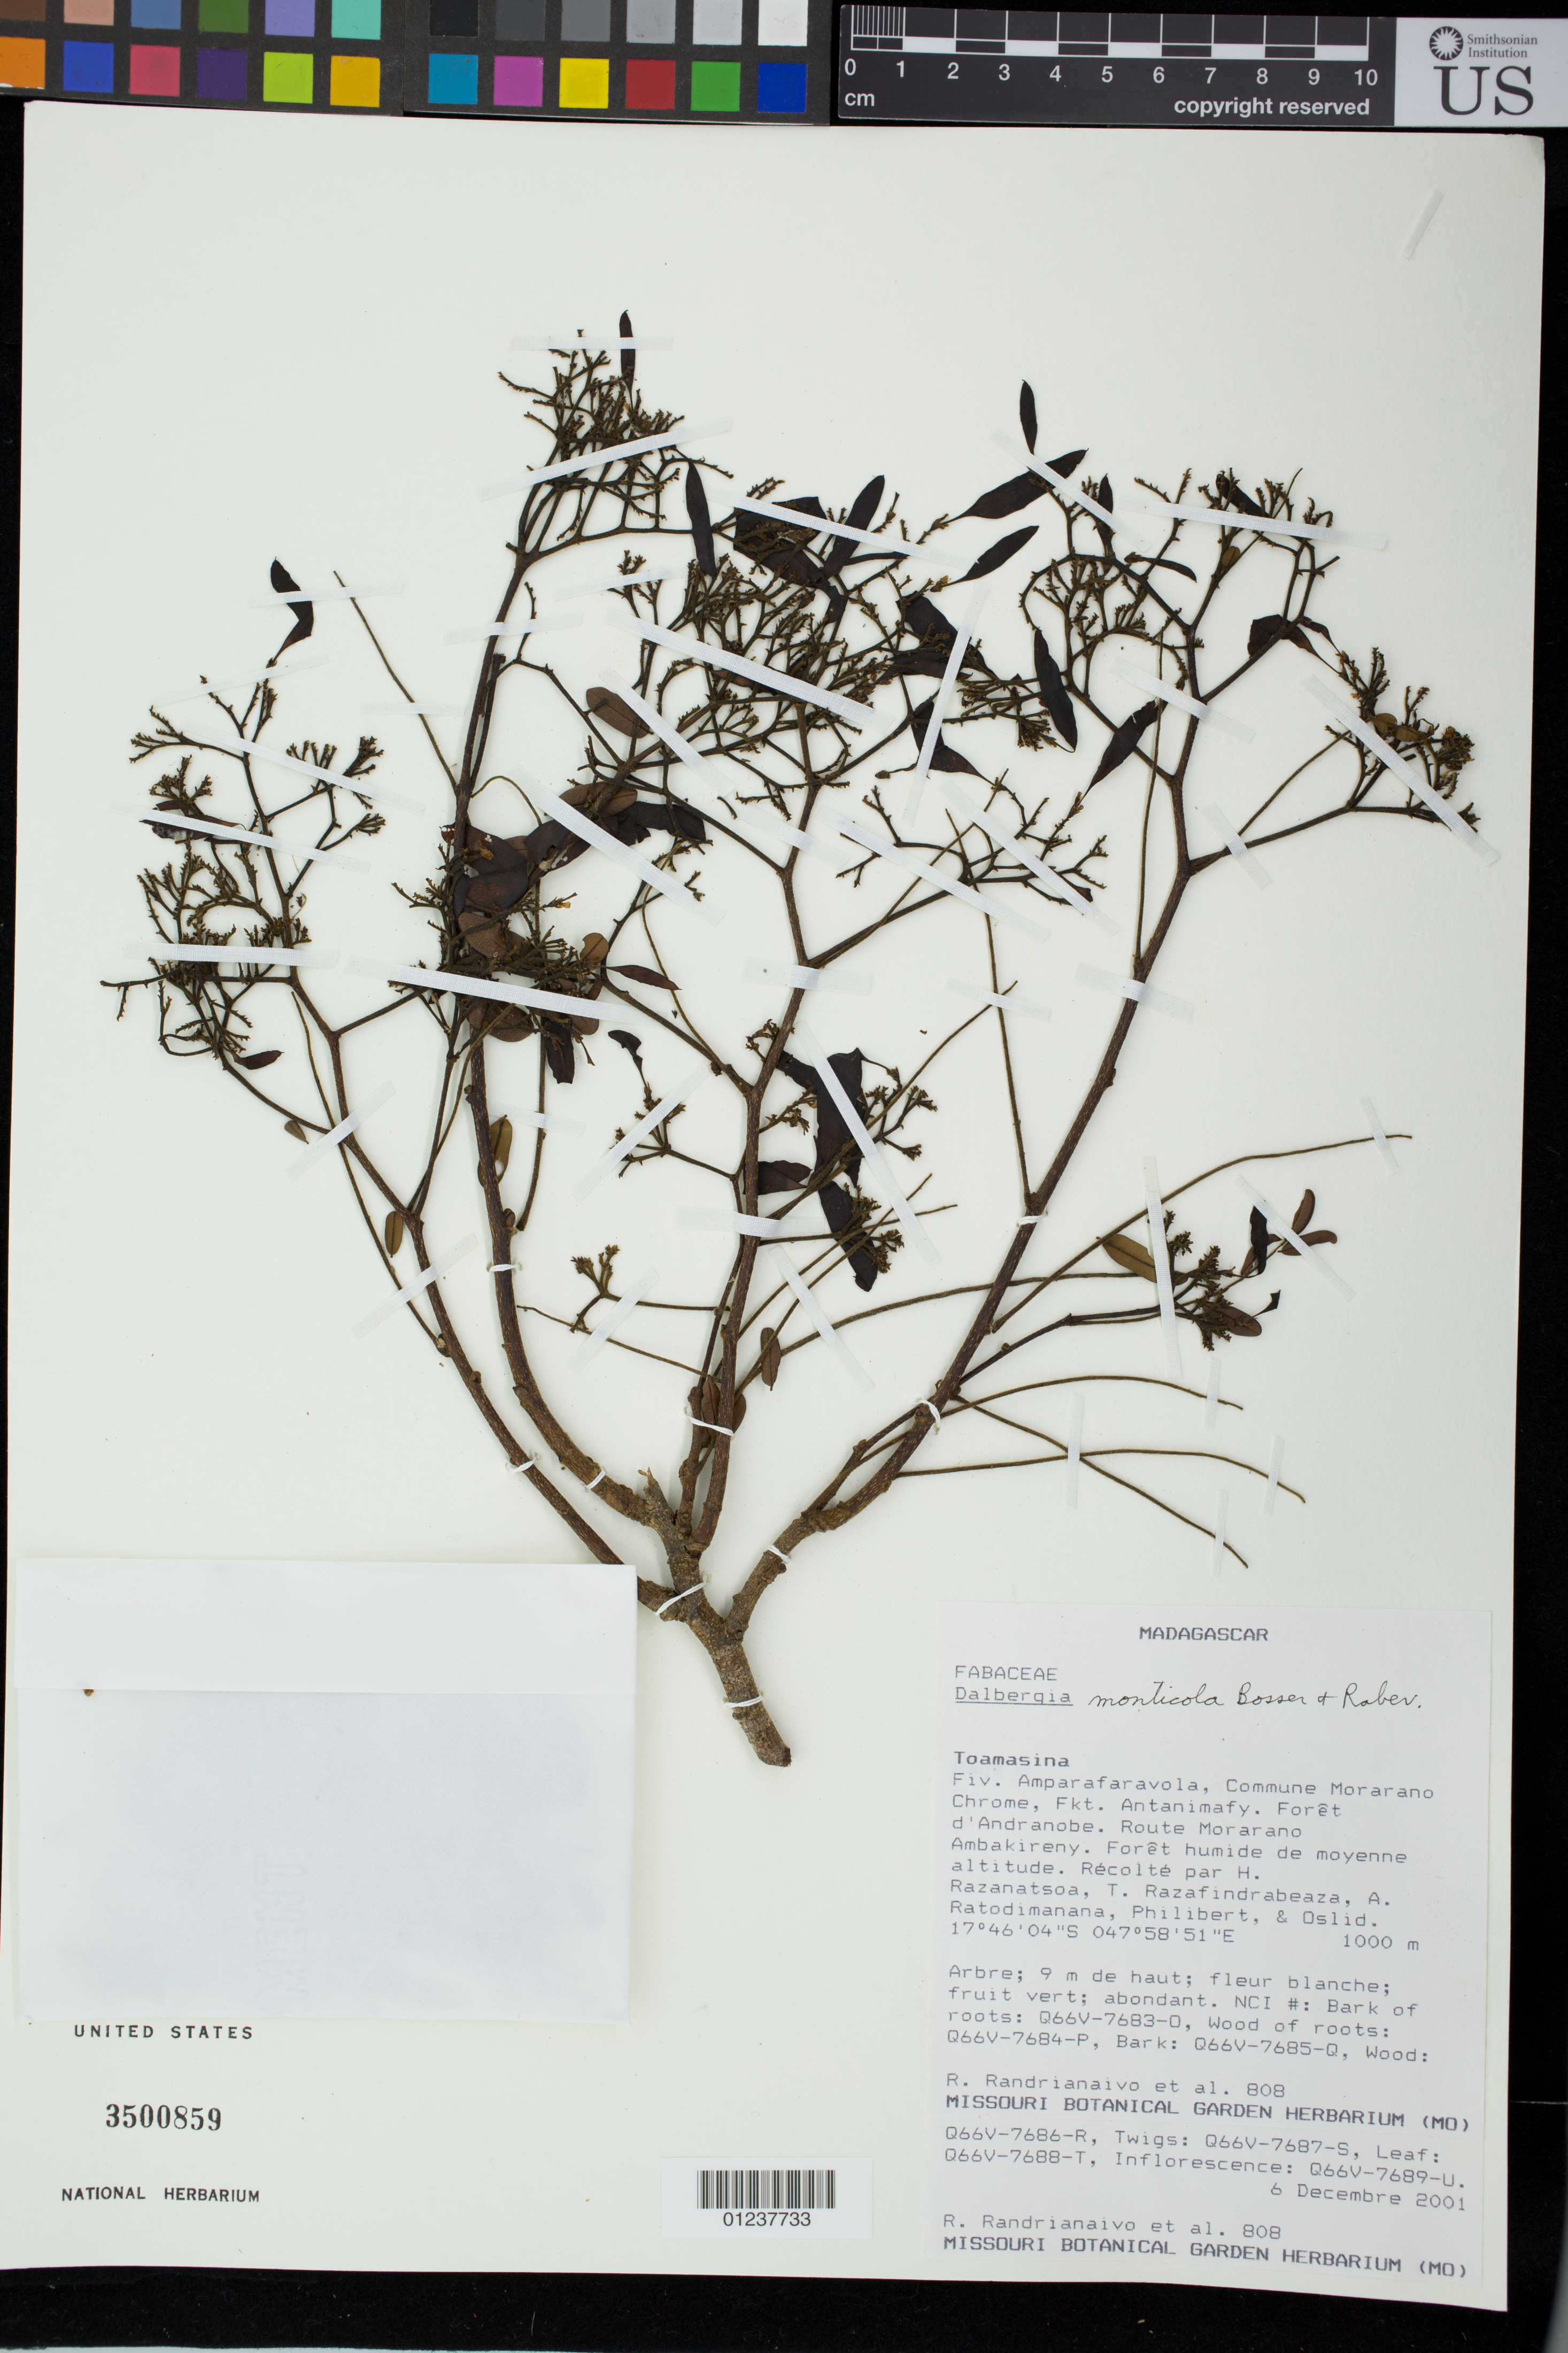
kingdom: Plantae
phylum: Tracheophyta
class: Magnoliopsida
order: Fabales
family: Fabaceae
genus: Dalbergia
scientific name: Dalbergia monticola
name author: Bosser & R. Rabev.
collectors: R. Randrianaivo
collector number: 808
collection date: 2001-12-06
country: Madagascar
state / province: Atsinanana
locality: Toamasina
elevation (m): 1000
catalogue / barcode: US 3500859